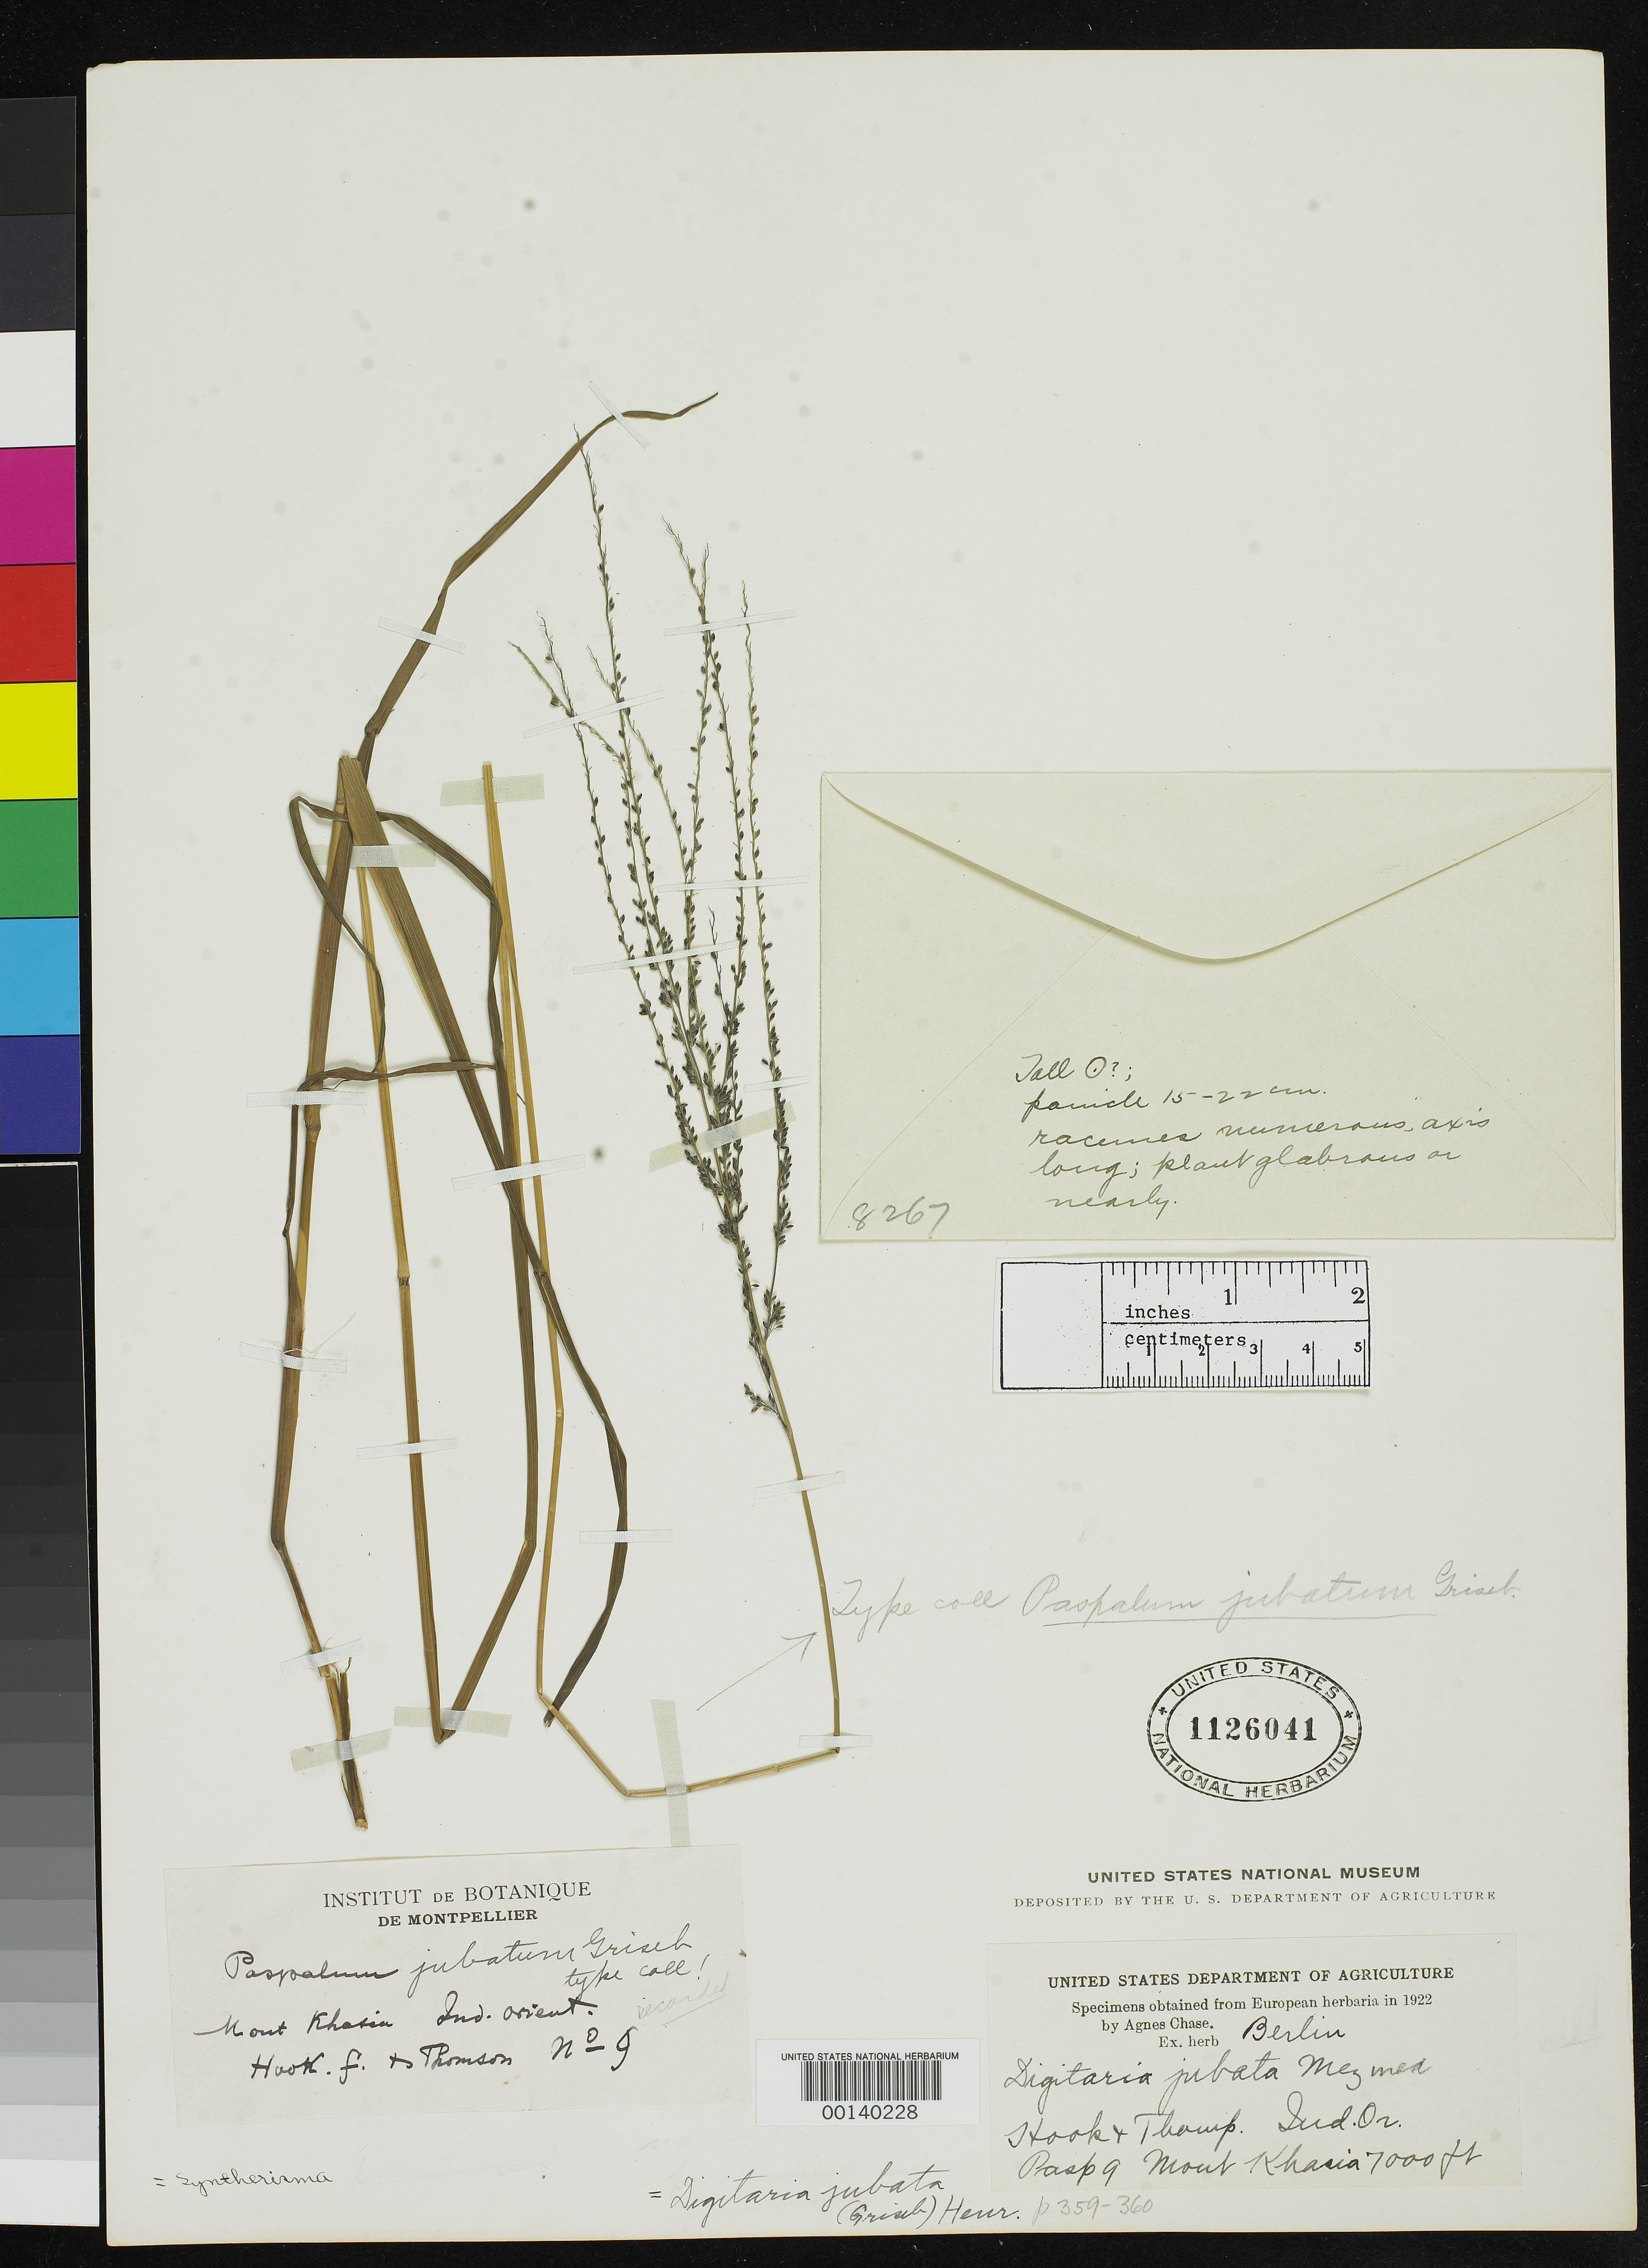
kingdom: Plantae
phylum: Tracheophyta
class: Liliopsida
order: Poales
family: Poaceae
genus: Paspalum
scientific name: Paspalum jubatum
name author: Griseb.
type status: Isotype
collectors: J. D. Hooker & T. Thompson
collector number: Paspalum No. 9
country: India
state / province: Meghalaya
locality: Khasi; alt. 7000 ft.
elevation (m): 2134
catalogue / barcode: US 1126041